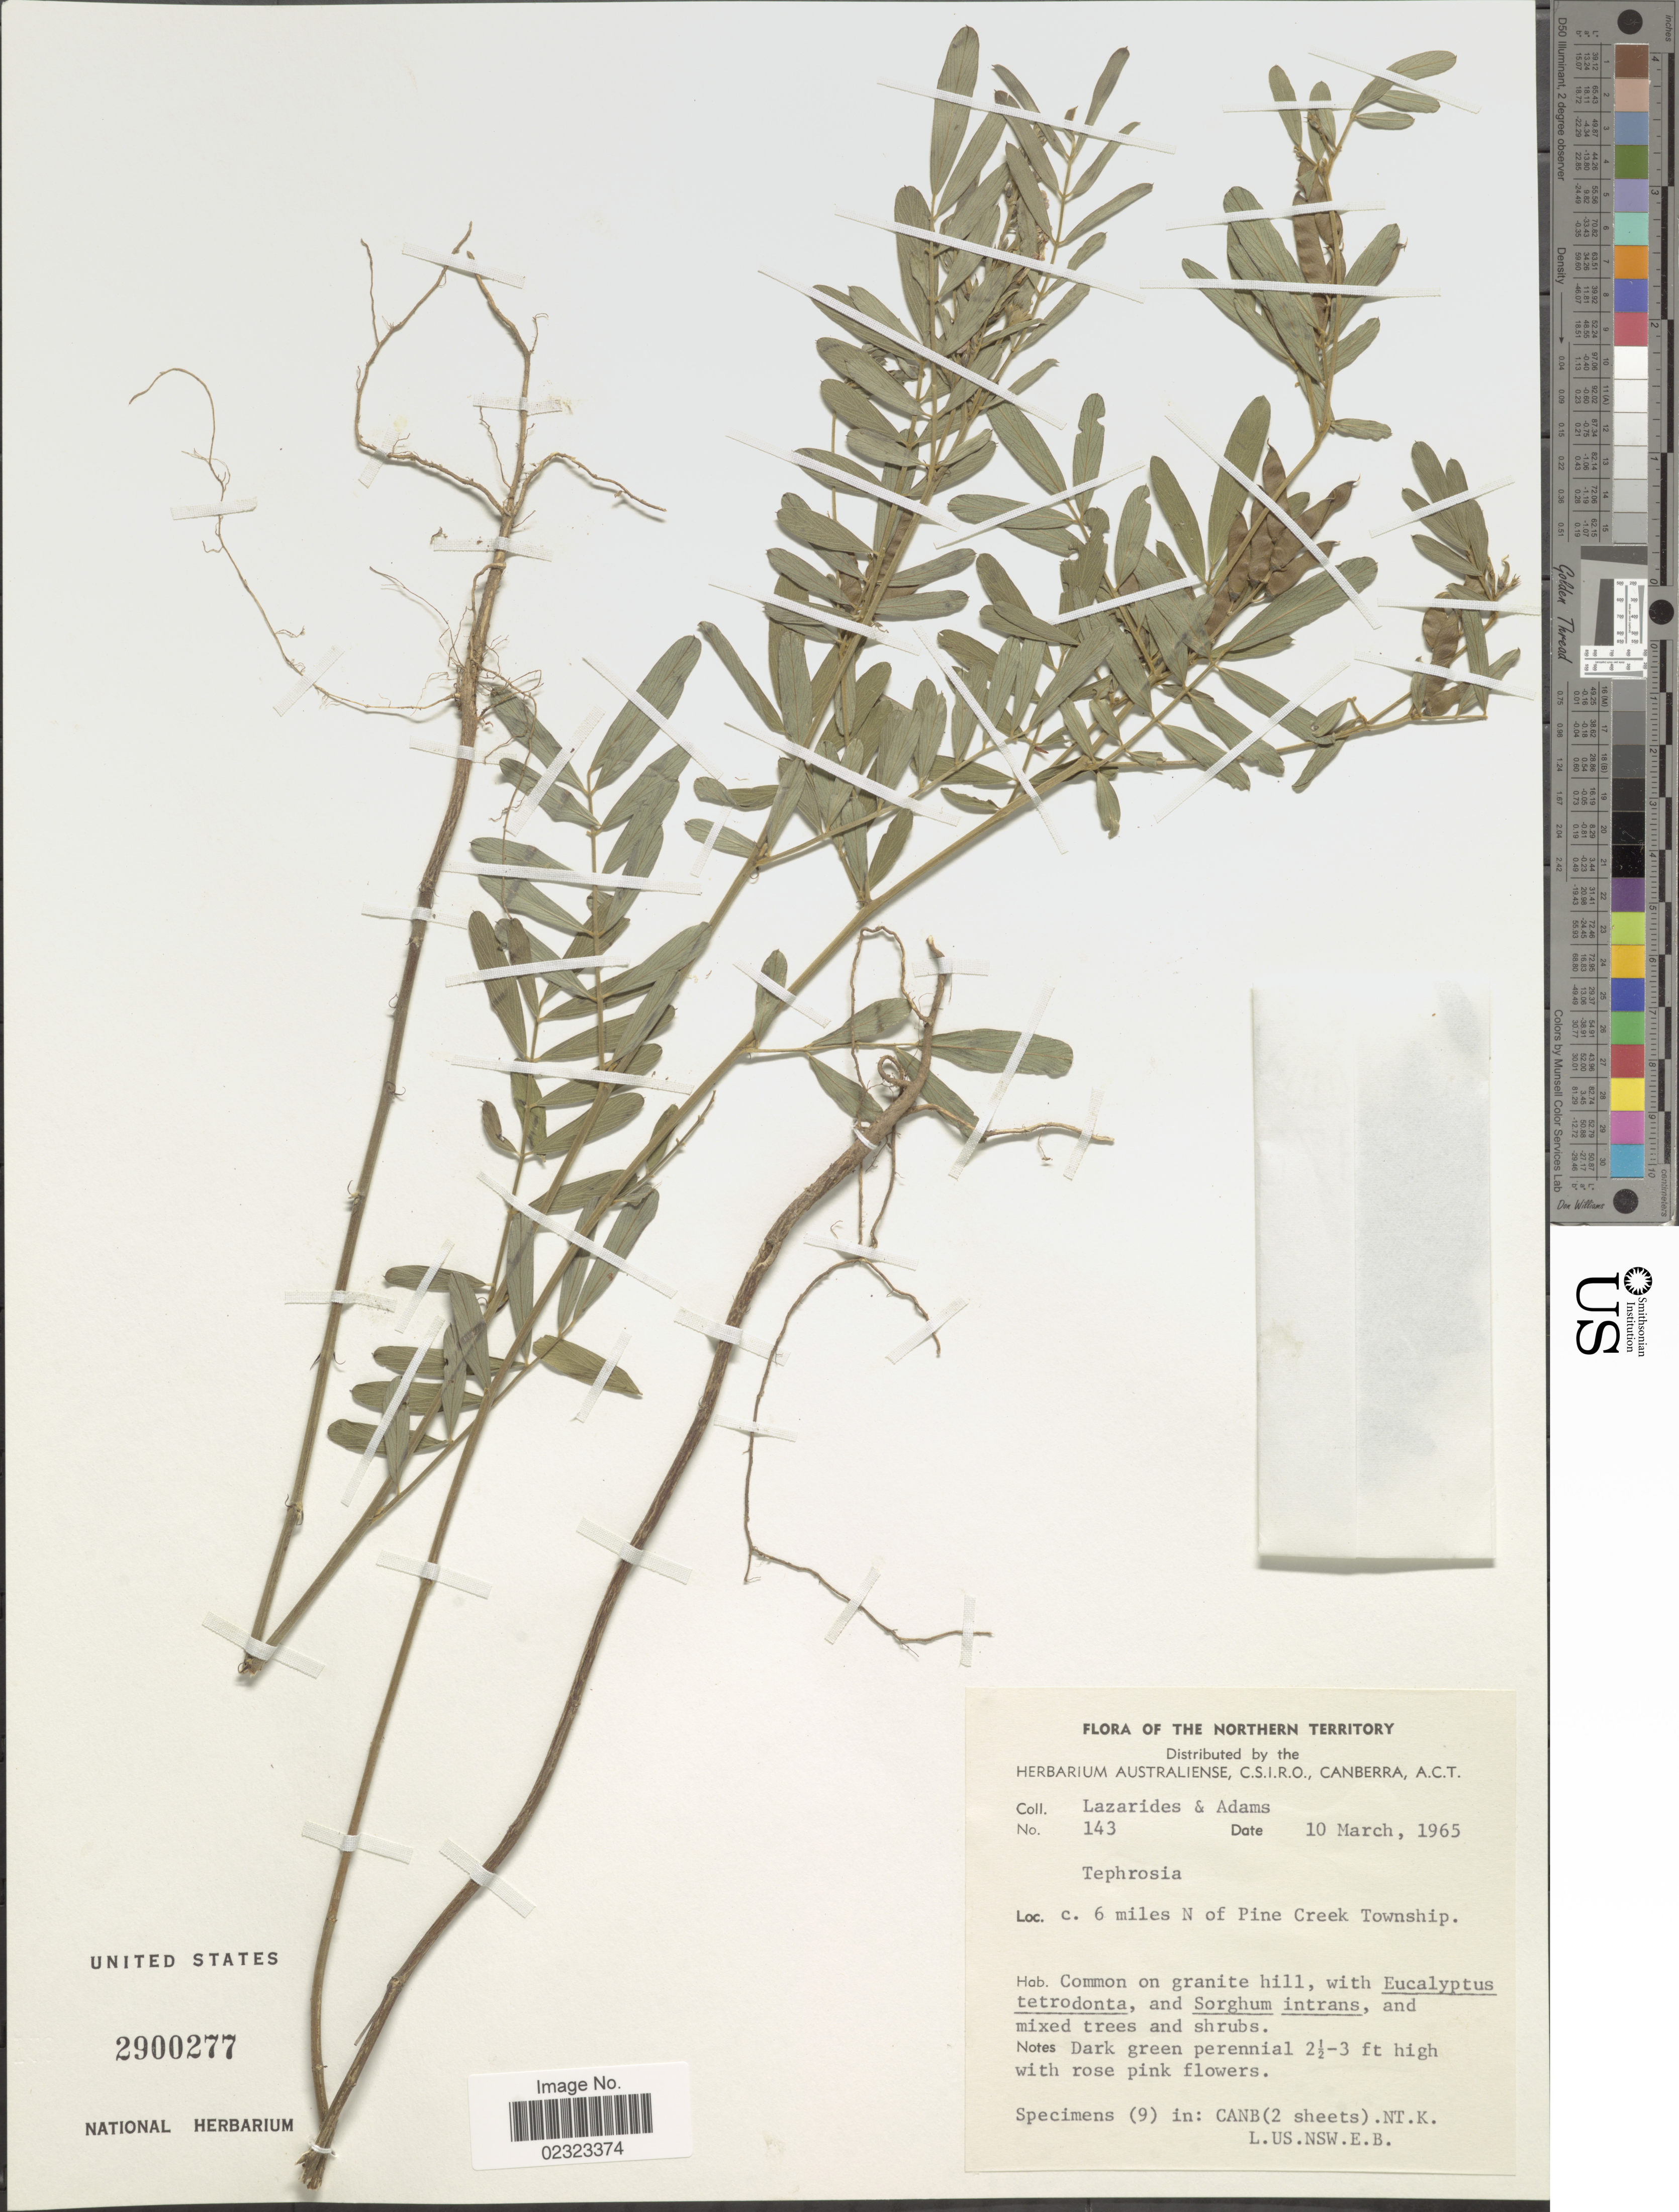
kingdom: Plantae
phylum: Tracheophyta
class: Magnoliopsida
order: Fabales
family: Fabaceae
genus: Tephrosia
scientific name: Tephrosia sp.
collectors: M. Lazarides & Adams, --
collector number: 143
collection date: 1965-03-10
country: Australia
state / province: Northern Territory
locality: C. 6 miles N of Pine Creek Township.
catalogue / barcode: US 2900277